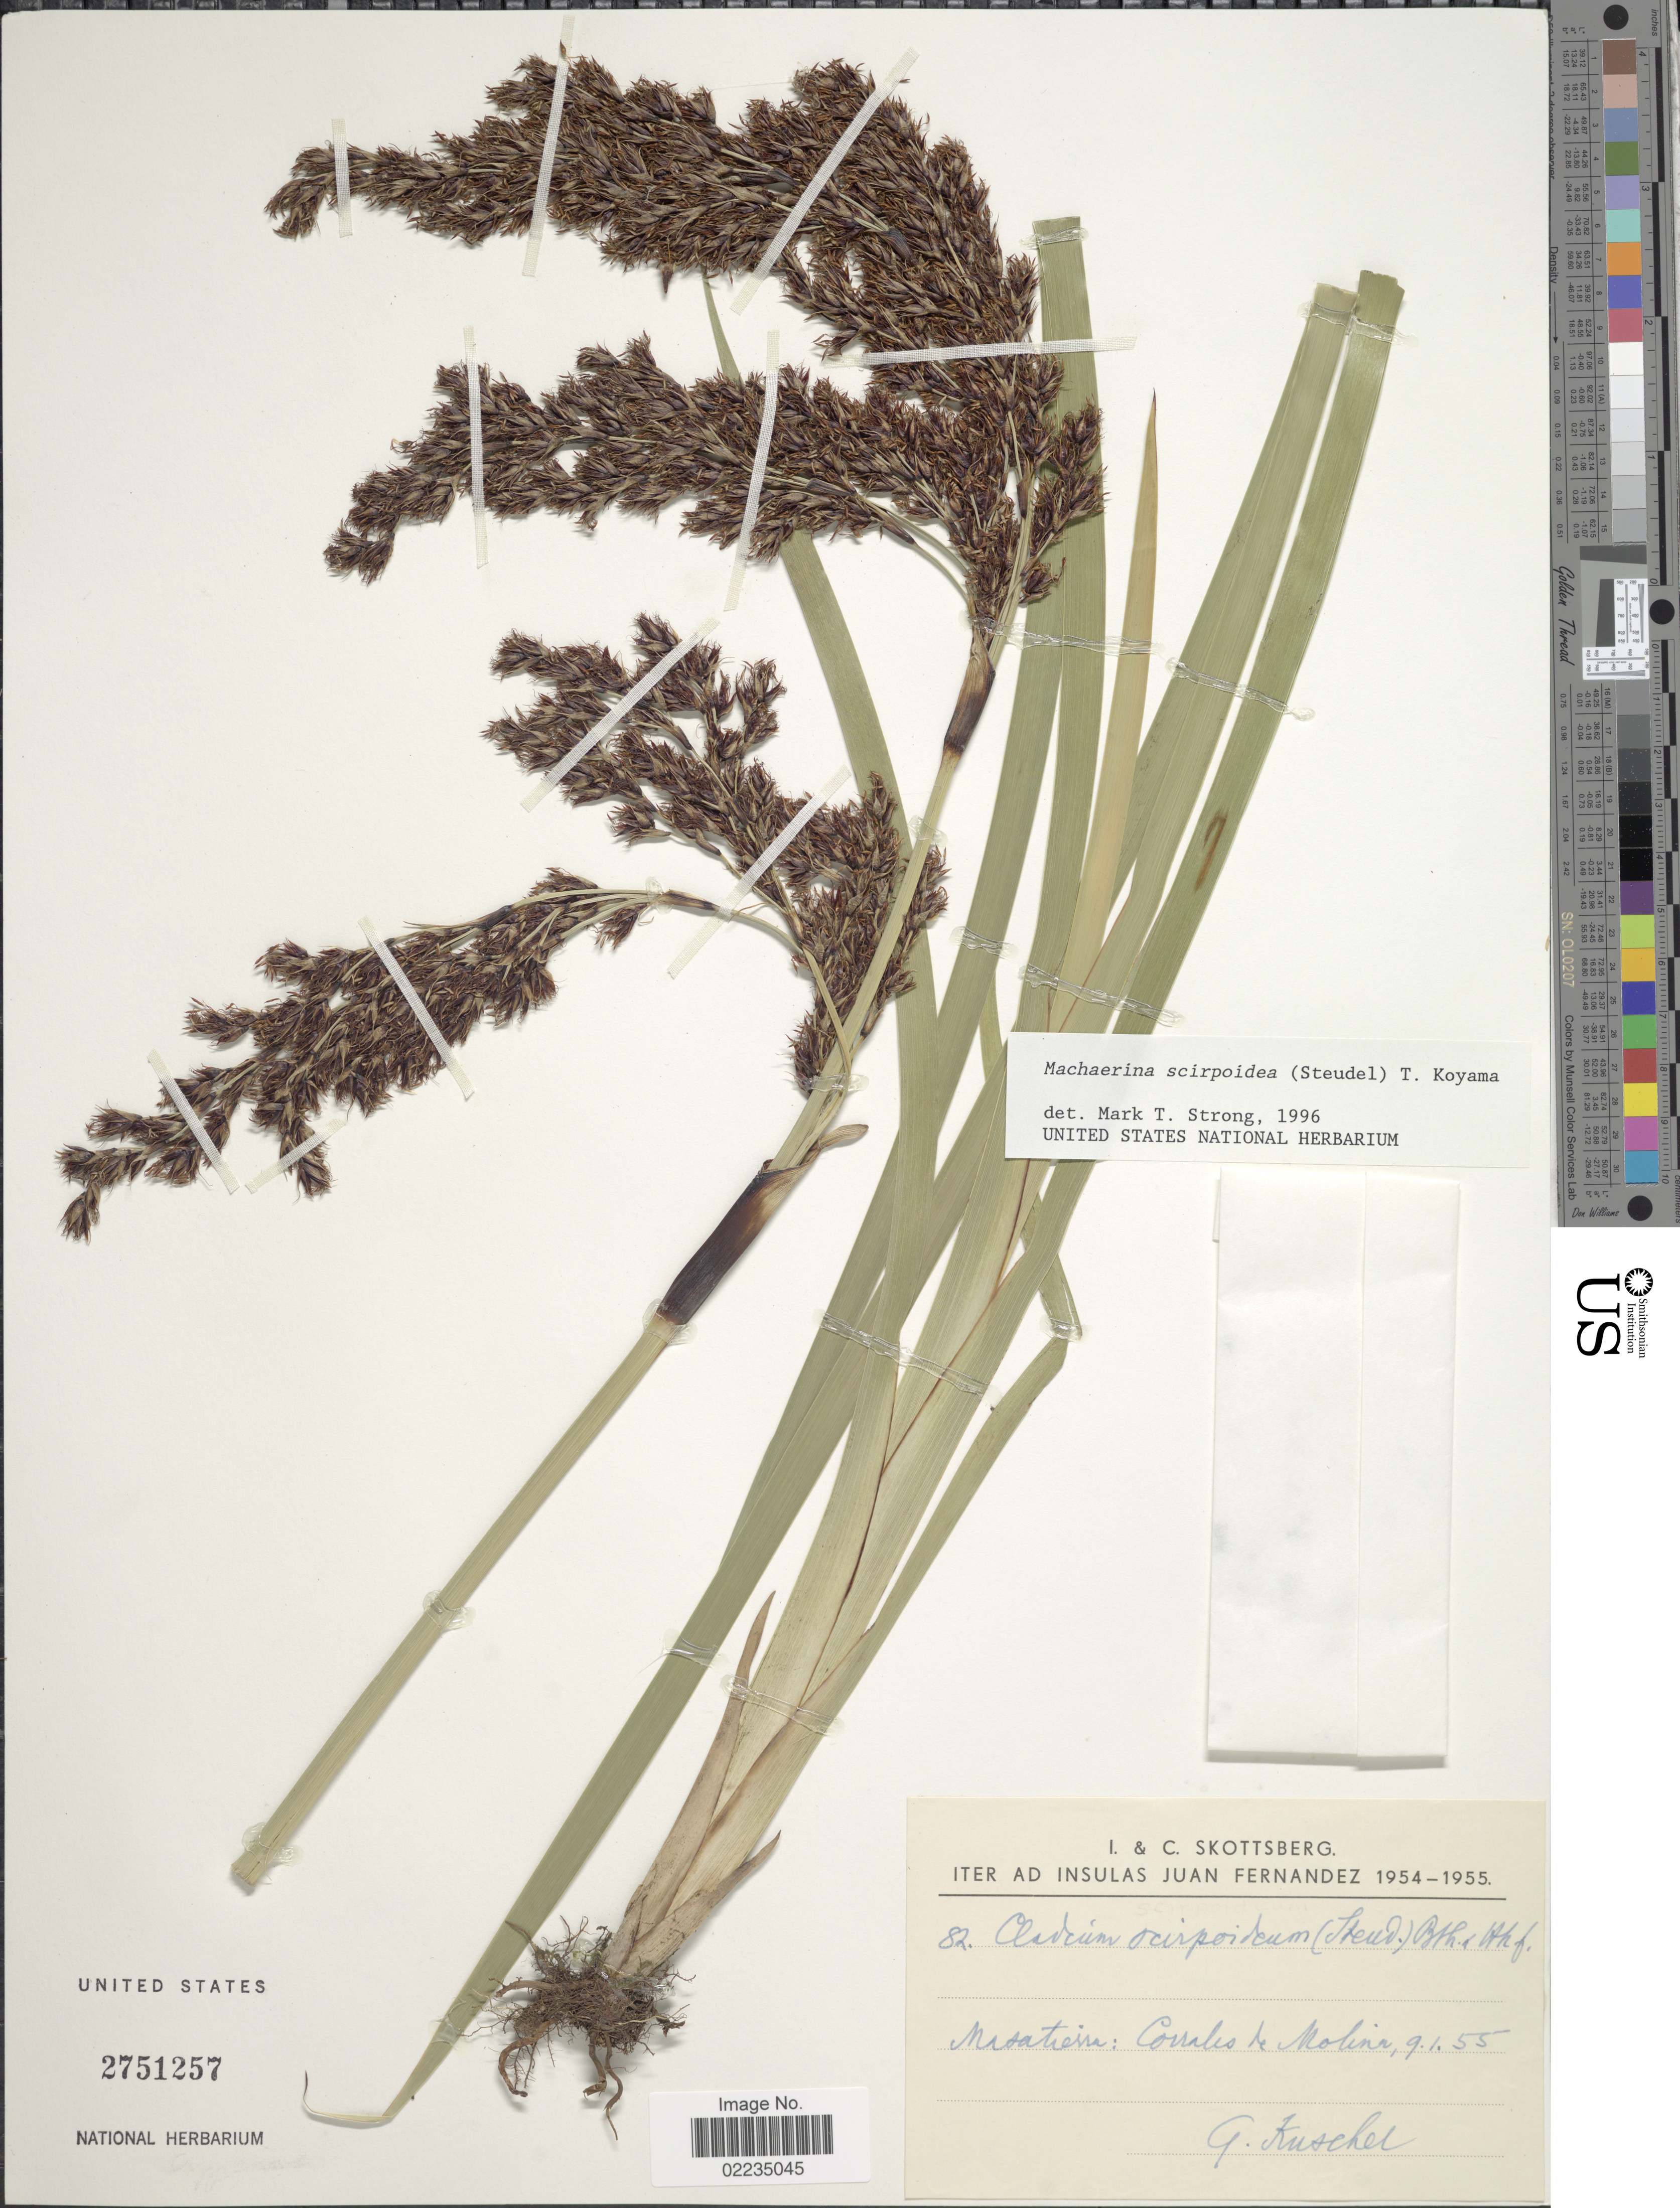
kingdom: Plantae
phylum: Tracheophyta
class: Liliopsida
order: Poales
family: Cyperaceae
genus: Machaerina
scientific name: Machaerina scirpoidea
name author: (Steud.) T. Koyama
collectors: G. Kuschel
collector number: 82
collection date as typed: Transcribed d/m/y: 9/1/55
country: Chile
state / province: Valparaíso (V)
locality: Iter ad insulas Juan Fernandez, Masatierra: Conales u Molina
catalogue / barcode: US 2751257